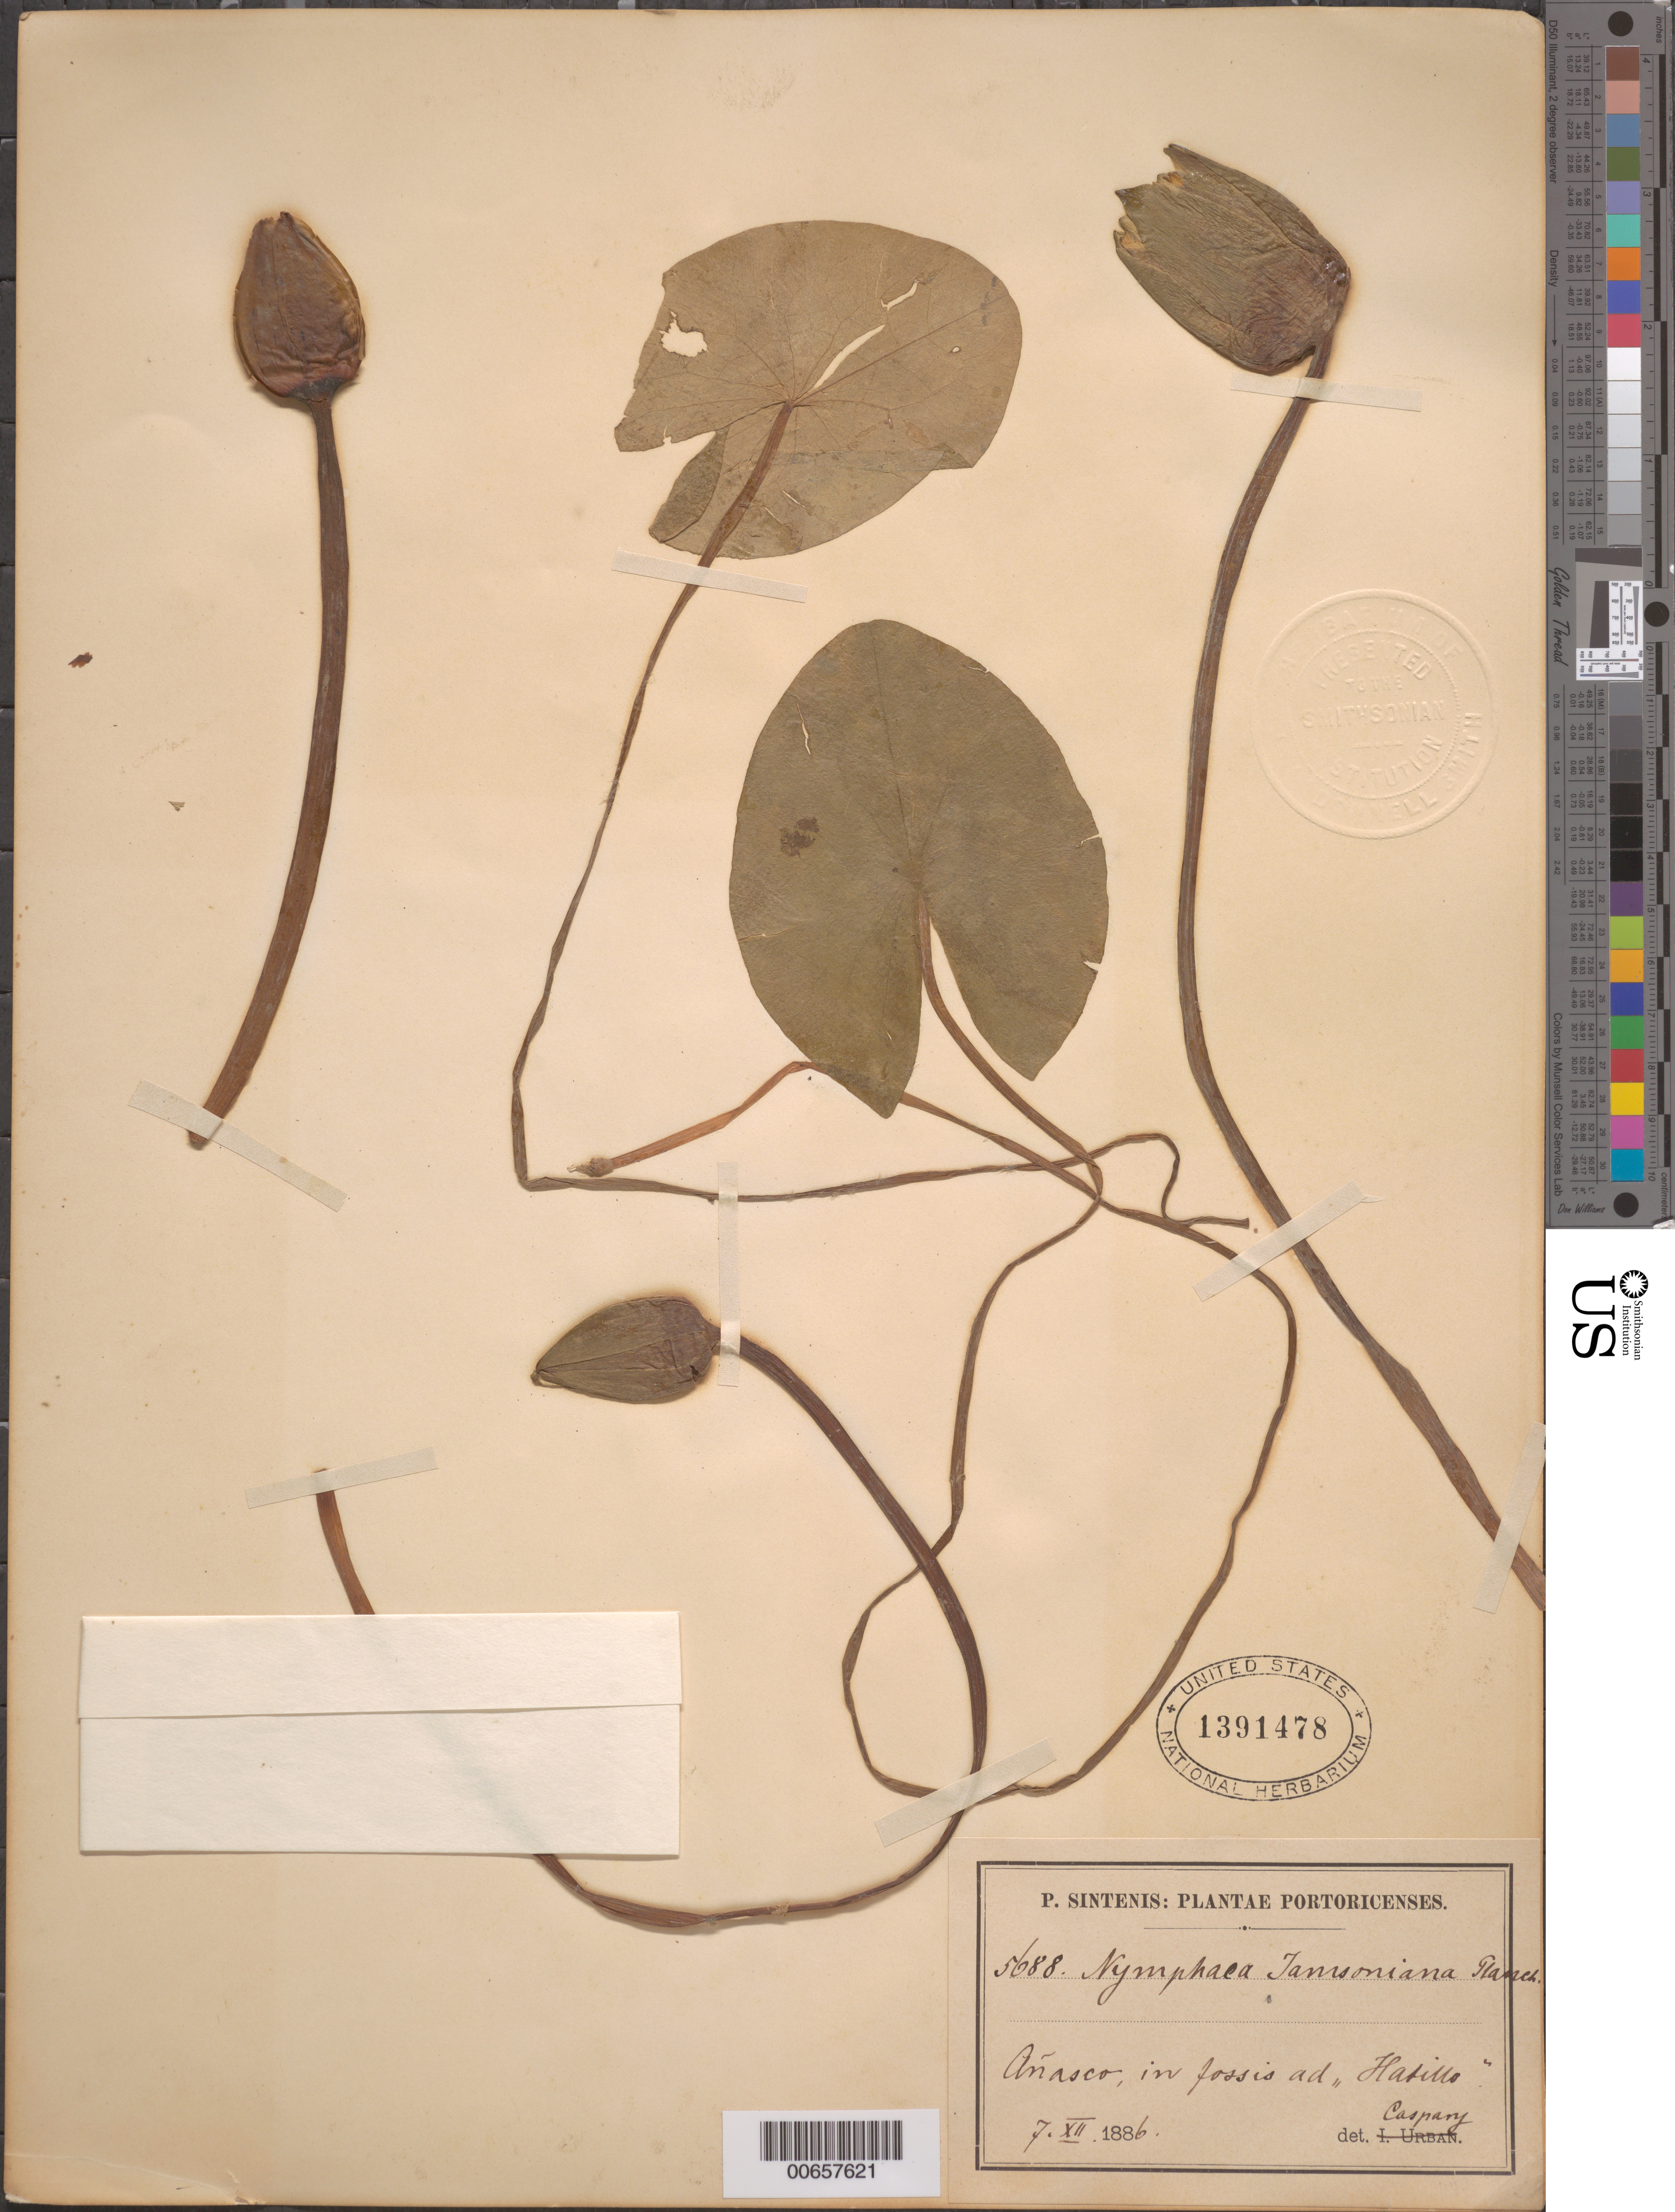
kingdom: Plantae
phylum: Tracheophyta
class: Magnoliopsida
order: Nymphaeales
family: Nymphaeaceae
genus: Nymphaea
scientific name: Nymphaea jamesoniana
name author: Planch.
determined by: Caspary, J. X.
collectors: P. Sintenis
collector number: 5688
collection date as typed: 07 Dec 1886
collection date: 1886-12-07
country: Puerto Rico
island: Greater Antilles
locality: Añasco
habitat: In fossis ad Hatillo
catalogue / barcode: US 1391478